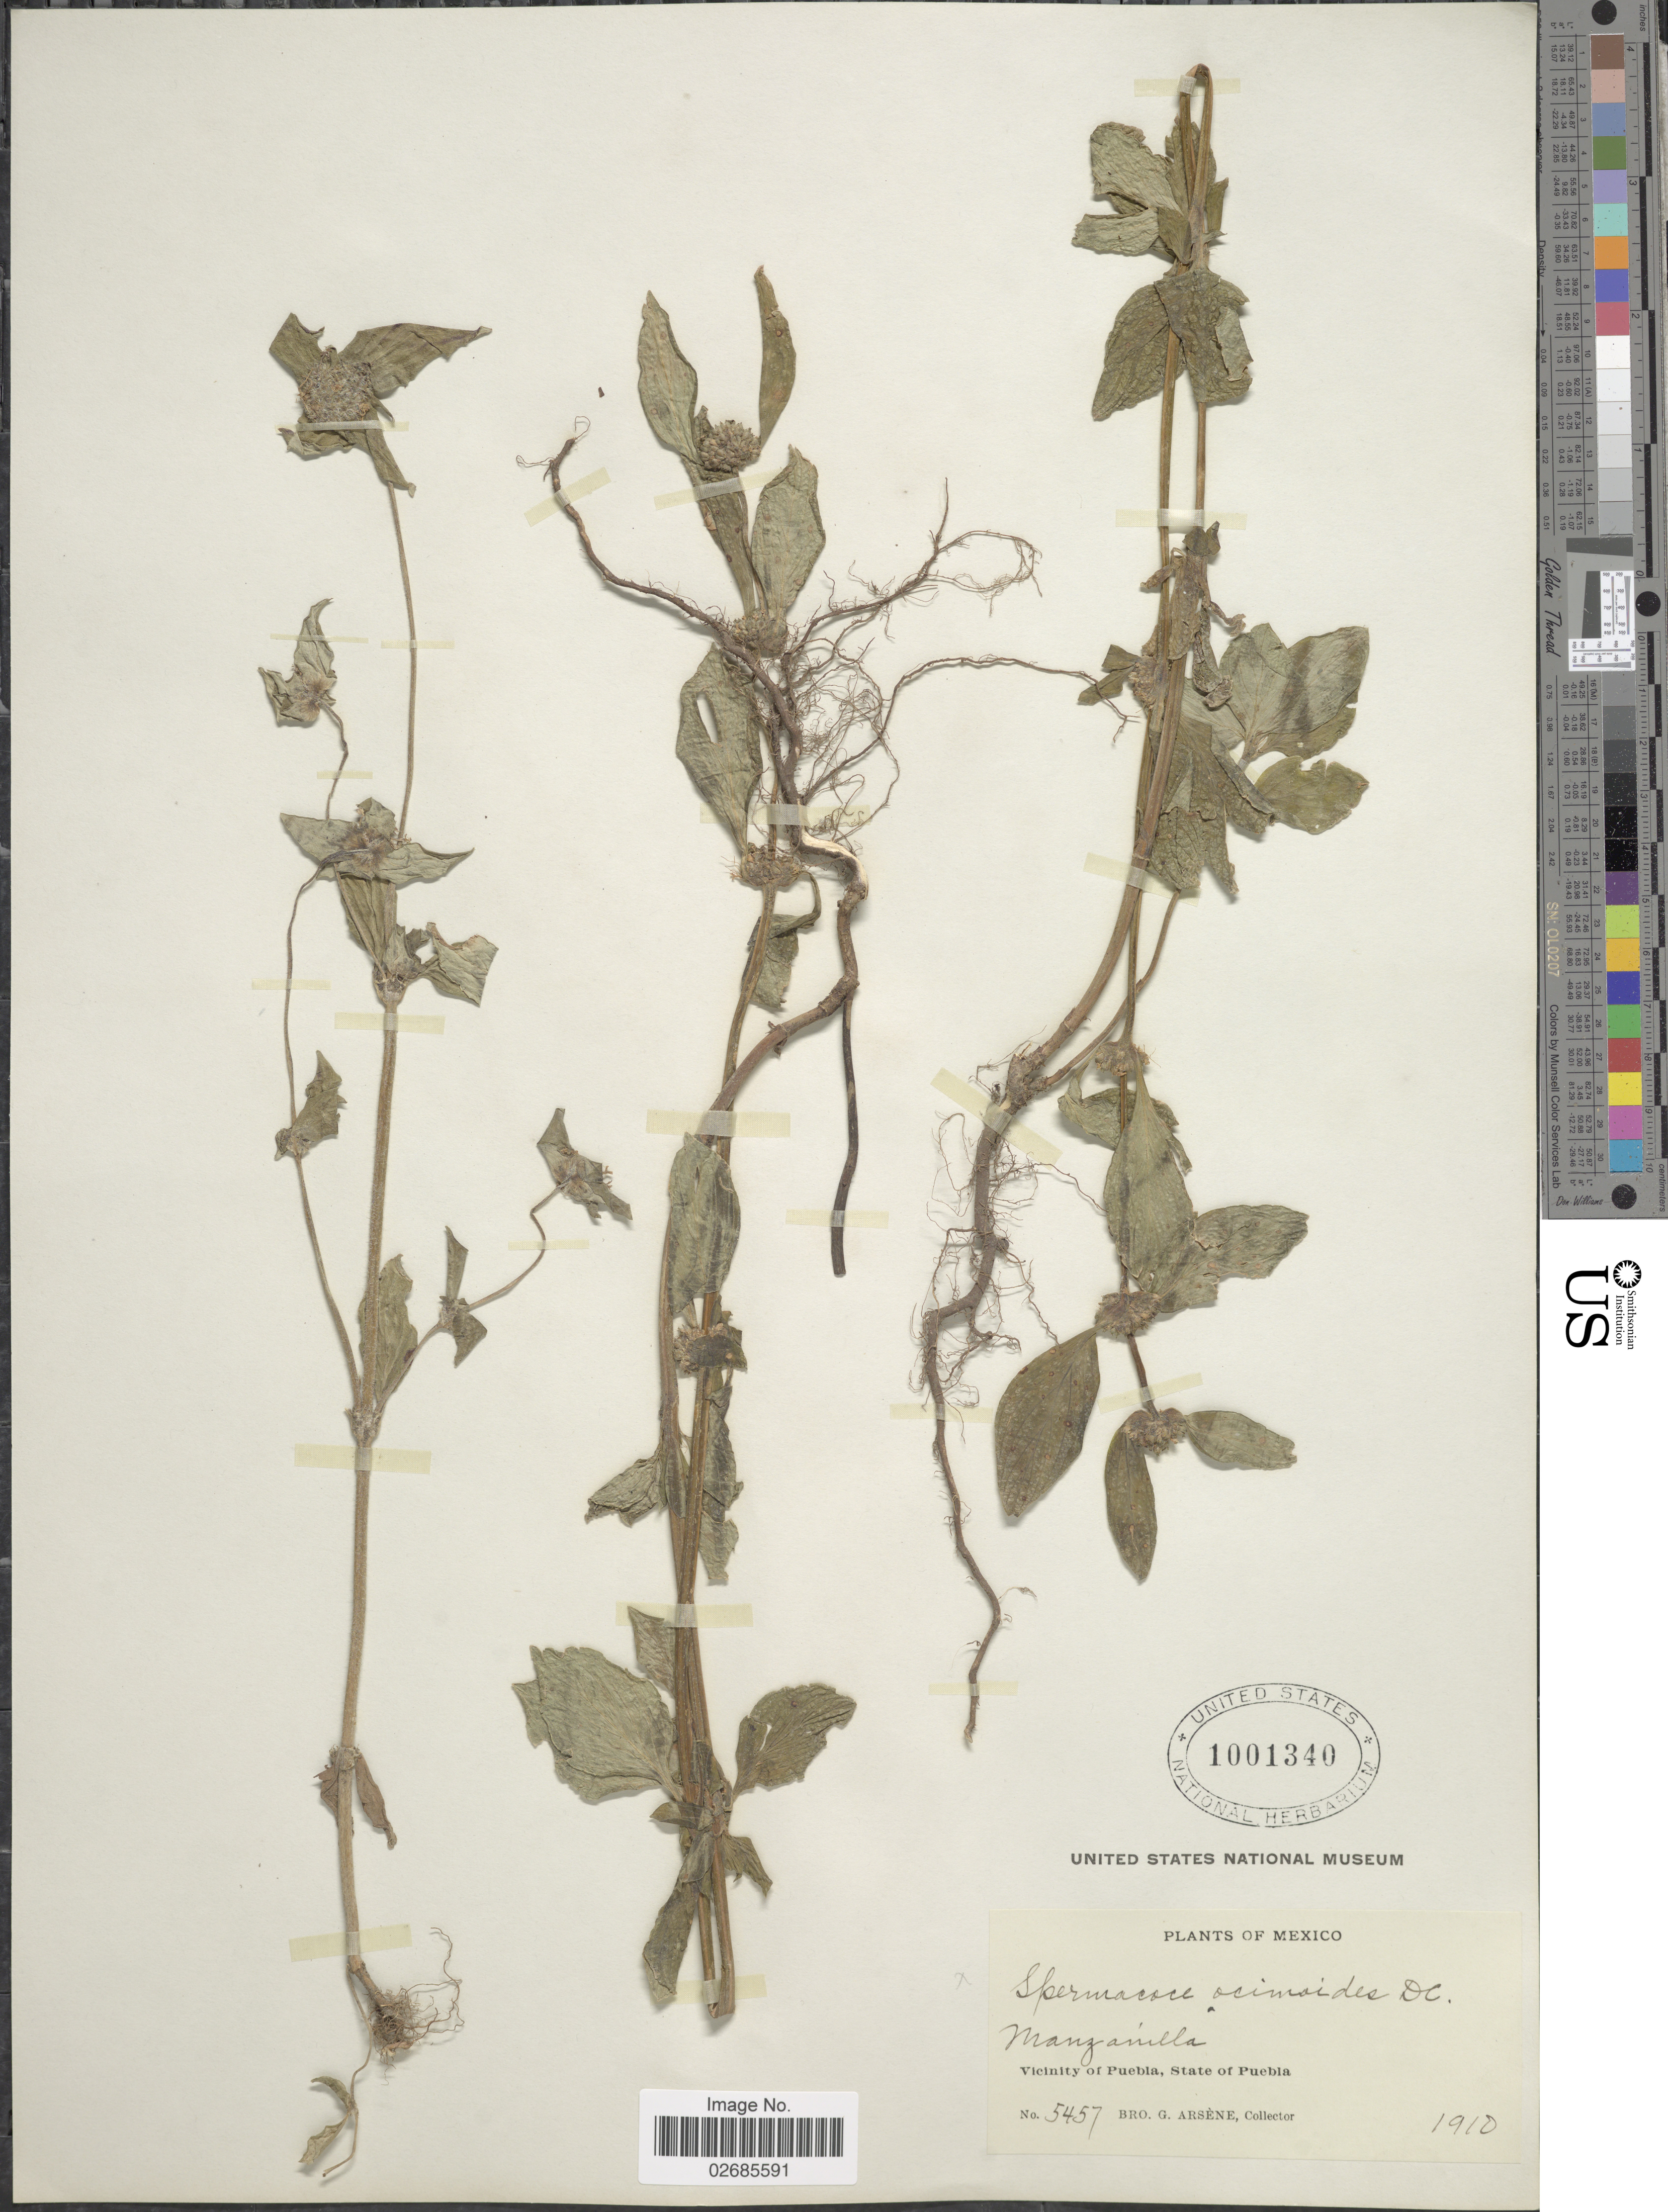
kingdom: Plantae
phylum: Tracheophyta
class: Magnoliopsida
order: Gentianales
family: Rubiaceae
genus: Borreria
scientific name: Borreria assurgens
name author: (Ruiz & Pav.) Griseb.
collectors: Bro. G. Arsène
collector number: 5457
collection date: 1910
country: Mexico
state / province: Puebla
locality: Manzanilla, Vicinity of Puebla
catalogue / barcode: US 1001340